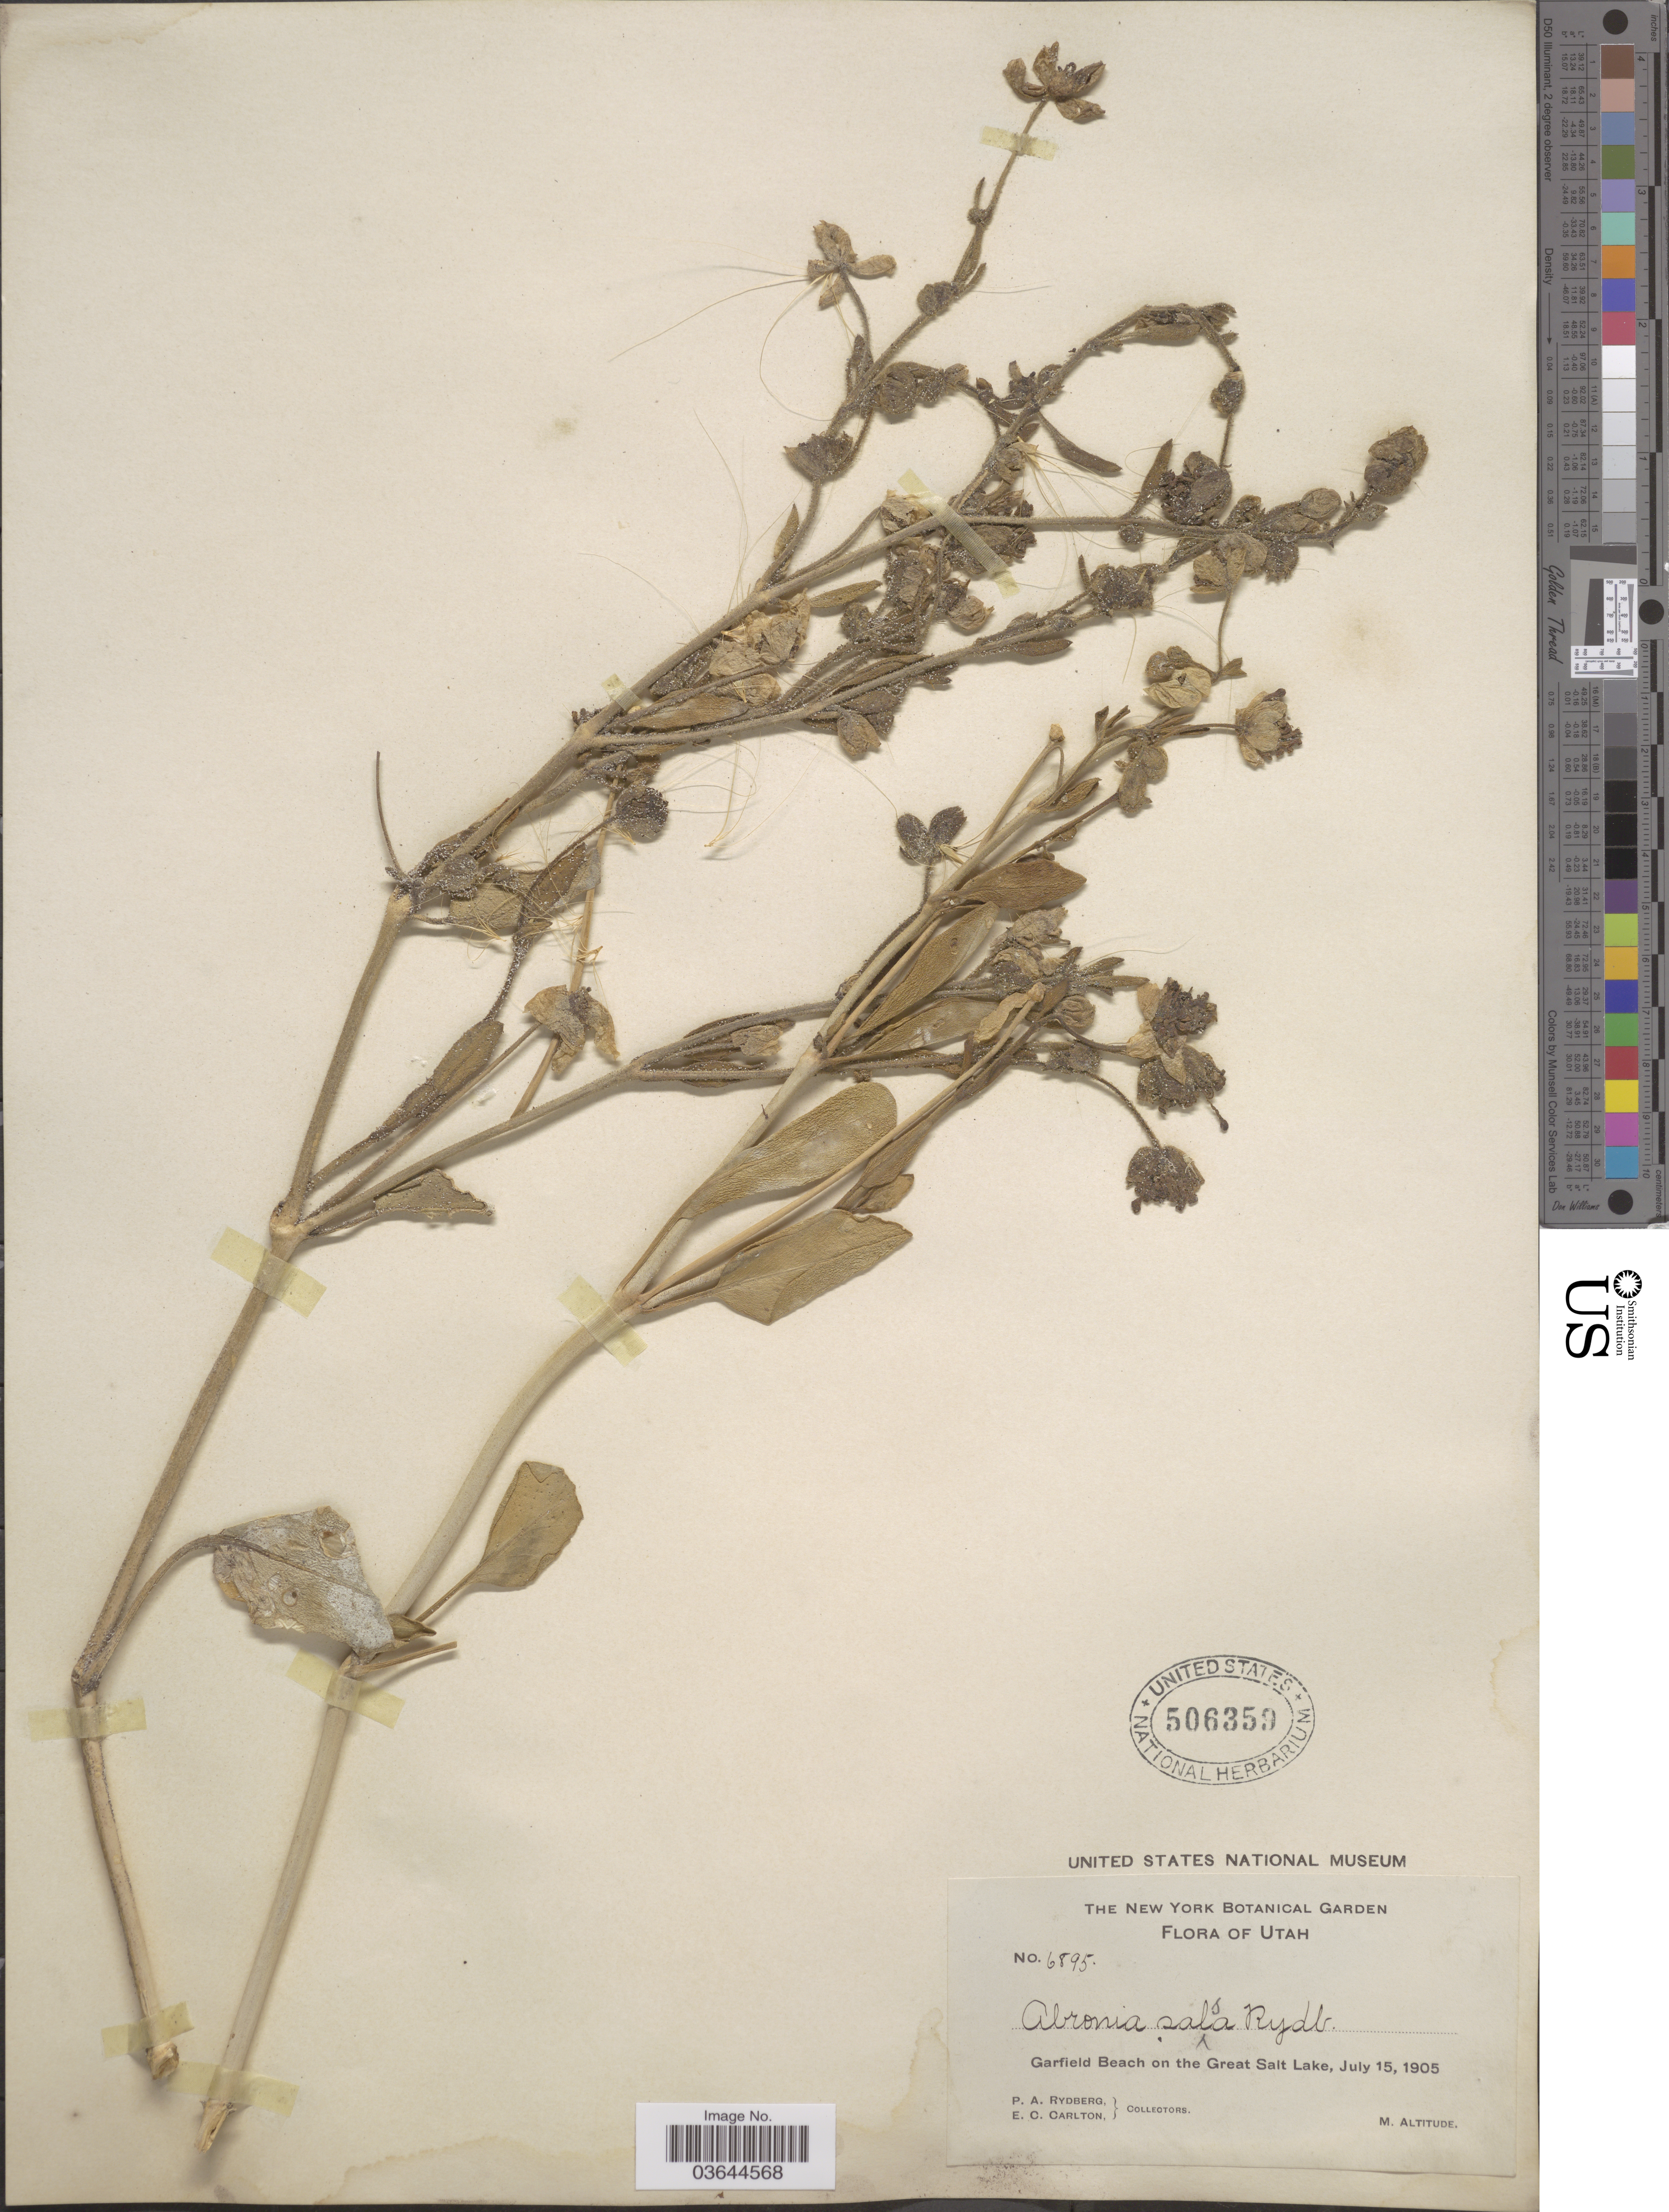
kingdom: Plantae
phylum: Tracheophyta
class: Magnoliopsida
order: Caryophyllales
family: Nyctaginaceae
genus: Abronia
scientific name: Abronia fragrans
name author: Nutt. ex Hook.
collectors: P. A. Rydberg & E. Carlton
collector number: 6895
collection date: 1905-07-15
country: United States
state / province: Utah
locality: Garfield Beach on the Great Salt Lake.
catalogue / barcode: US 506359